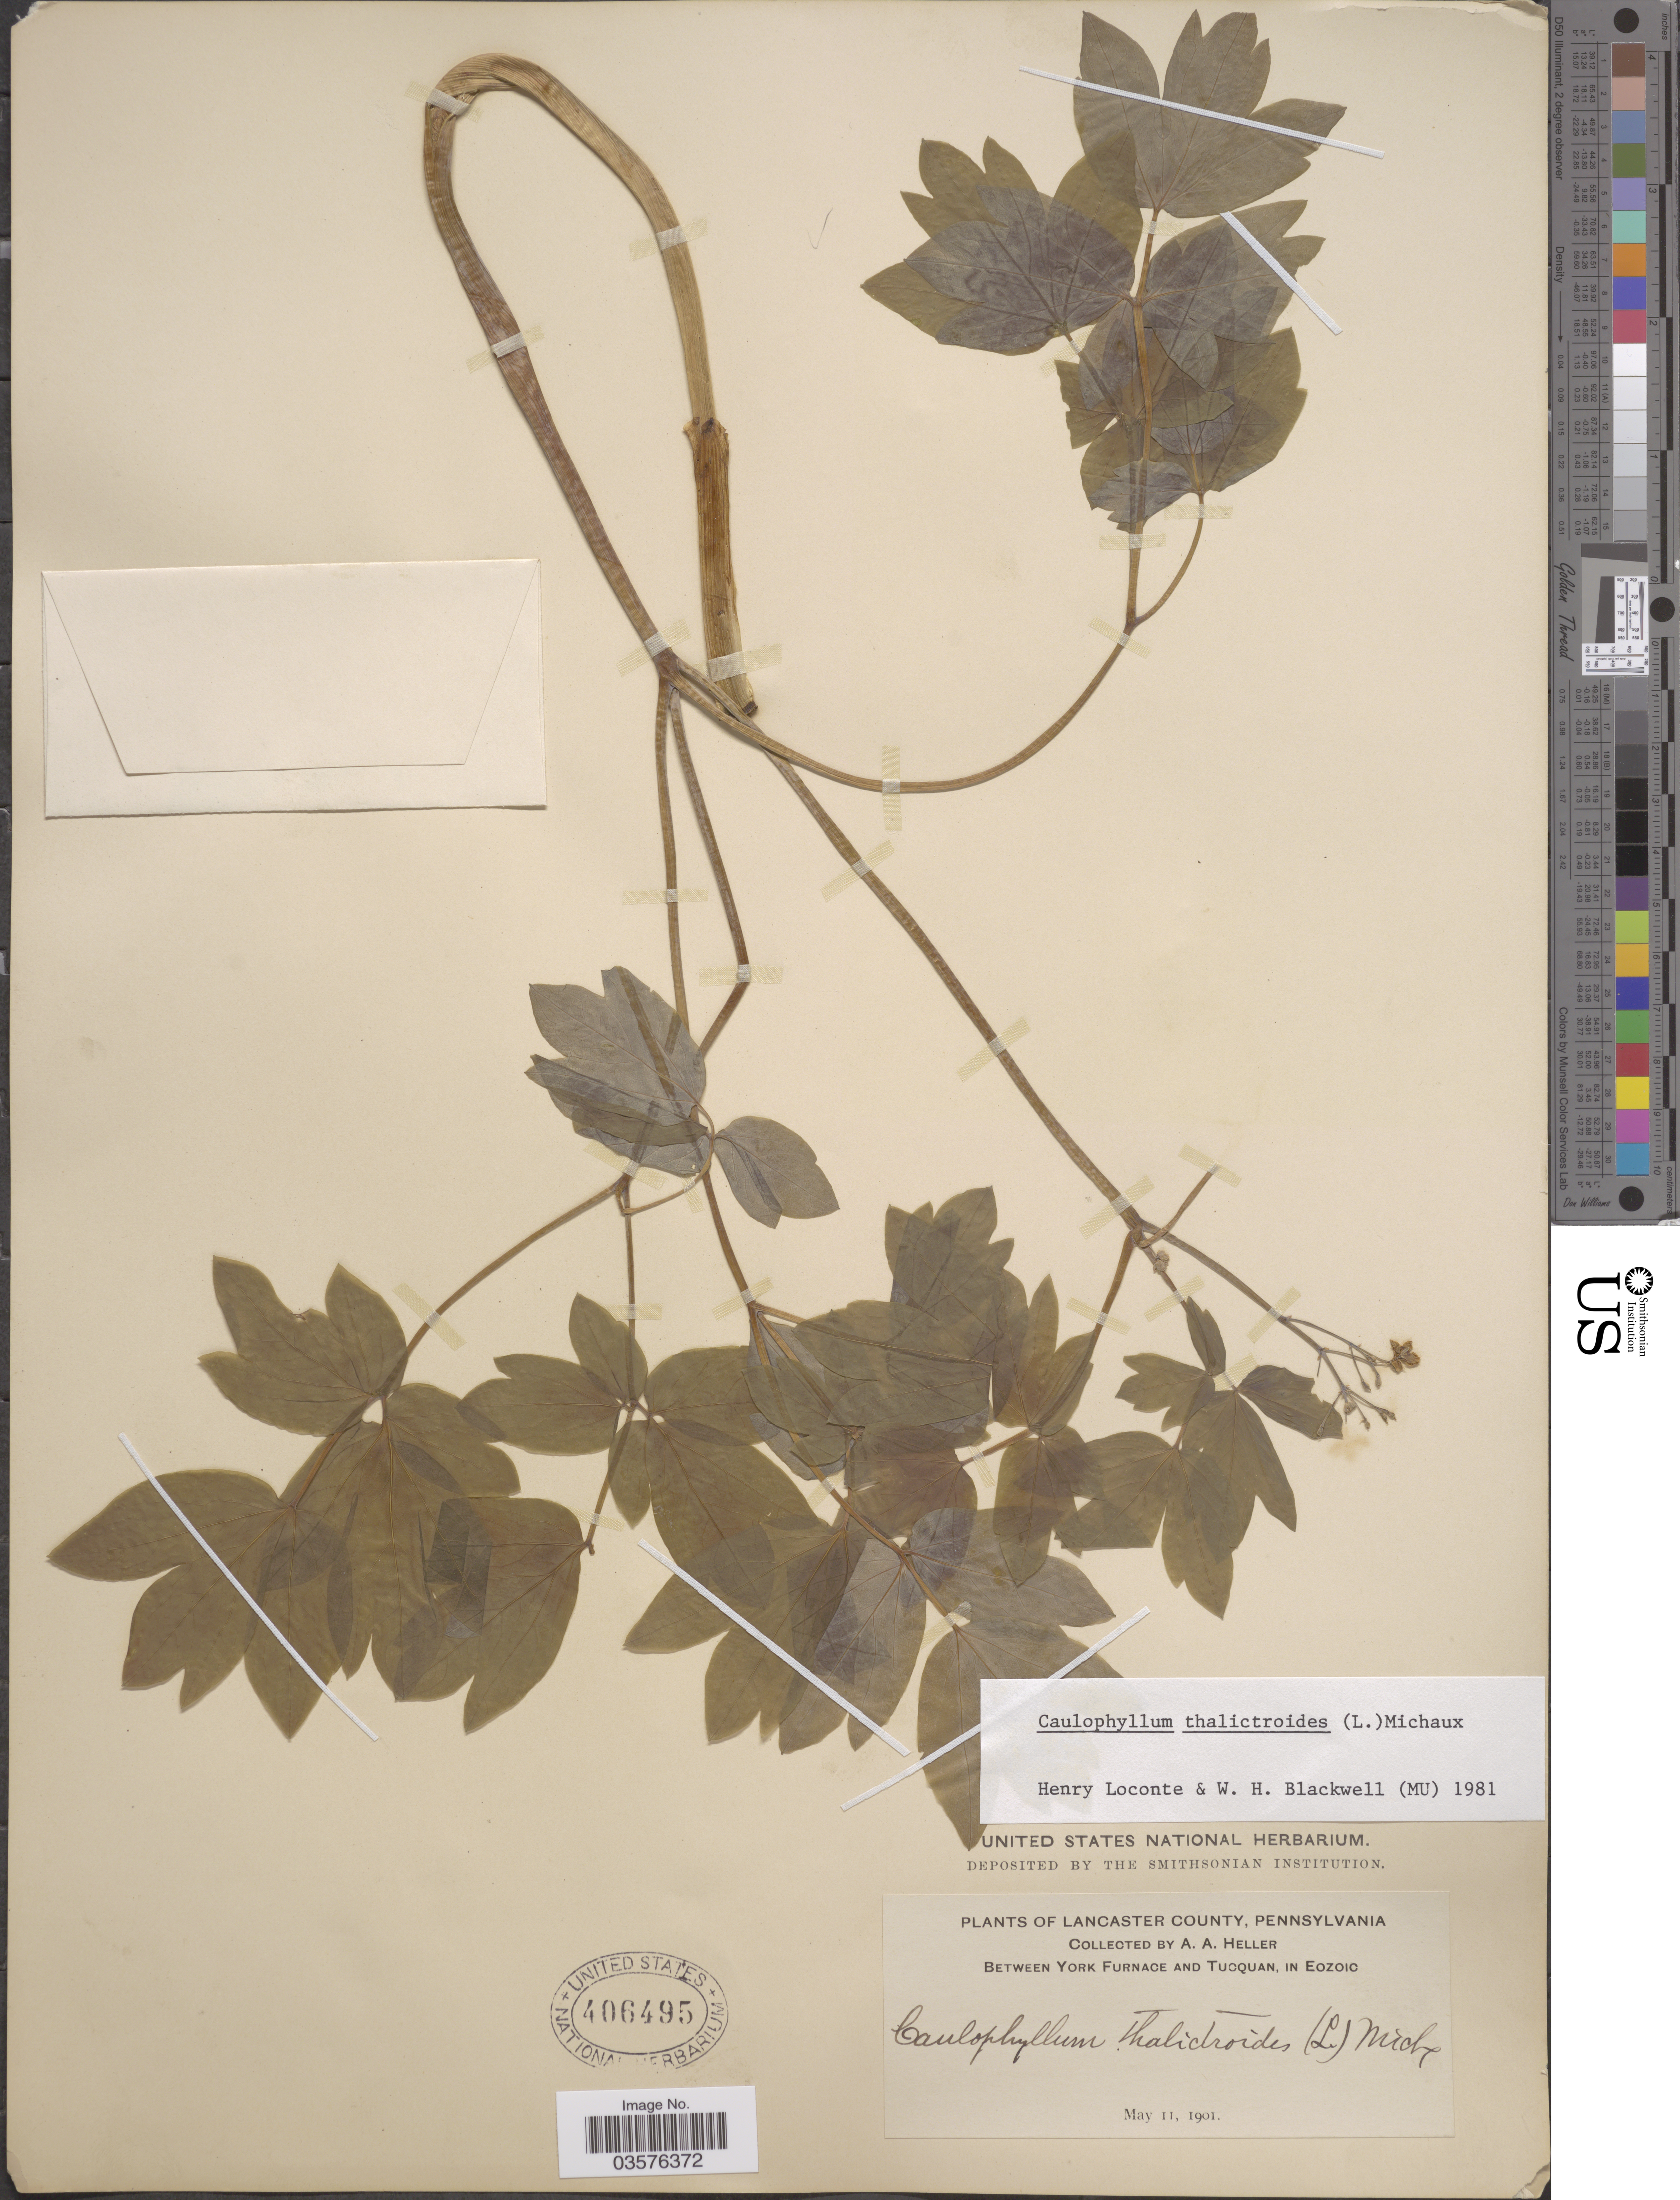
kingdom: Plantae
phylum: Tracheophyta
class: Magnoliopsida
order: Ranunculales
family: Berberidaceae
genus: Caulophyllum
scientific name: Caulophyllum thalictroides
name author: (L.) Michx.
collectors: A. A. Heller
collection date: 1901-05-11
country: United States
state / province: Pennsylvania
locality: Lancaster County. Between York Furnace and Tucquan, in Eozoic.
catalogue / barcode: US 406495